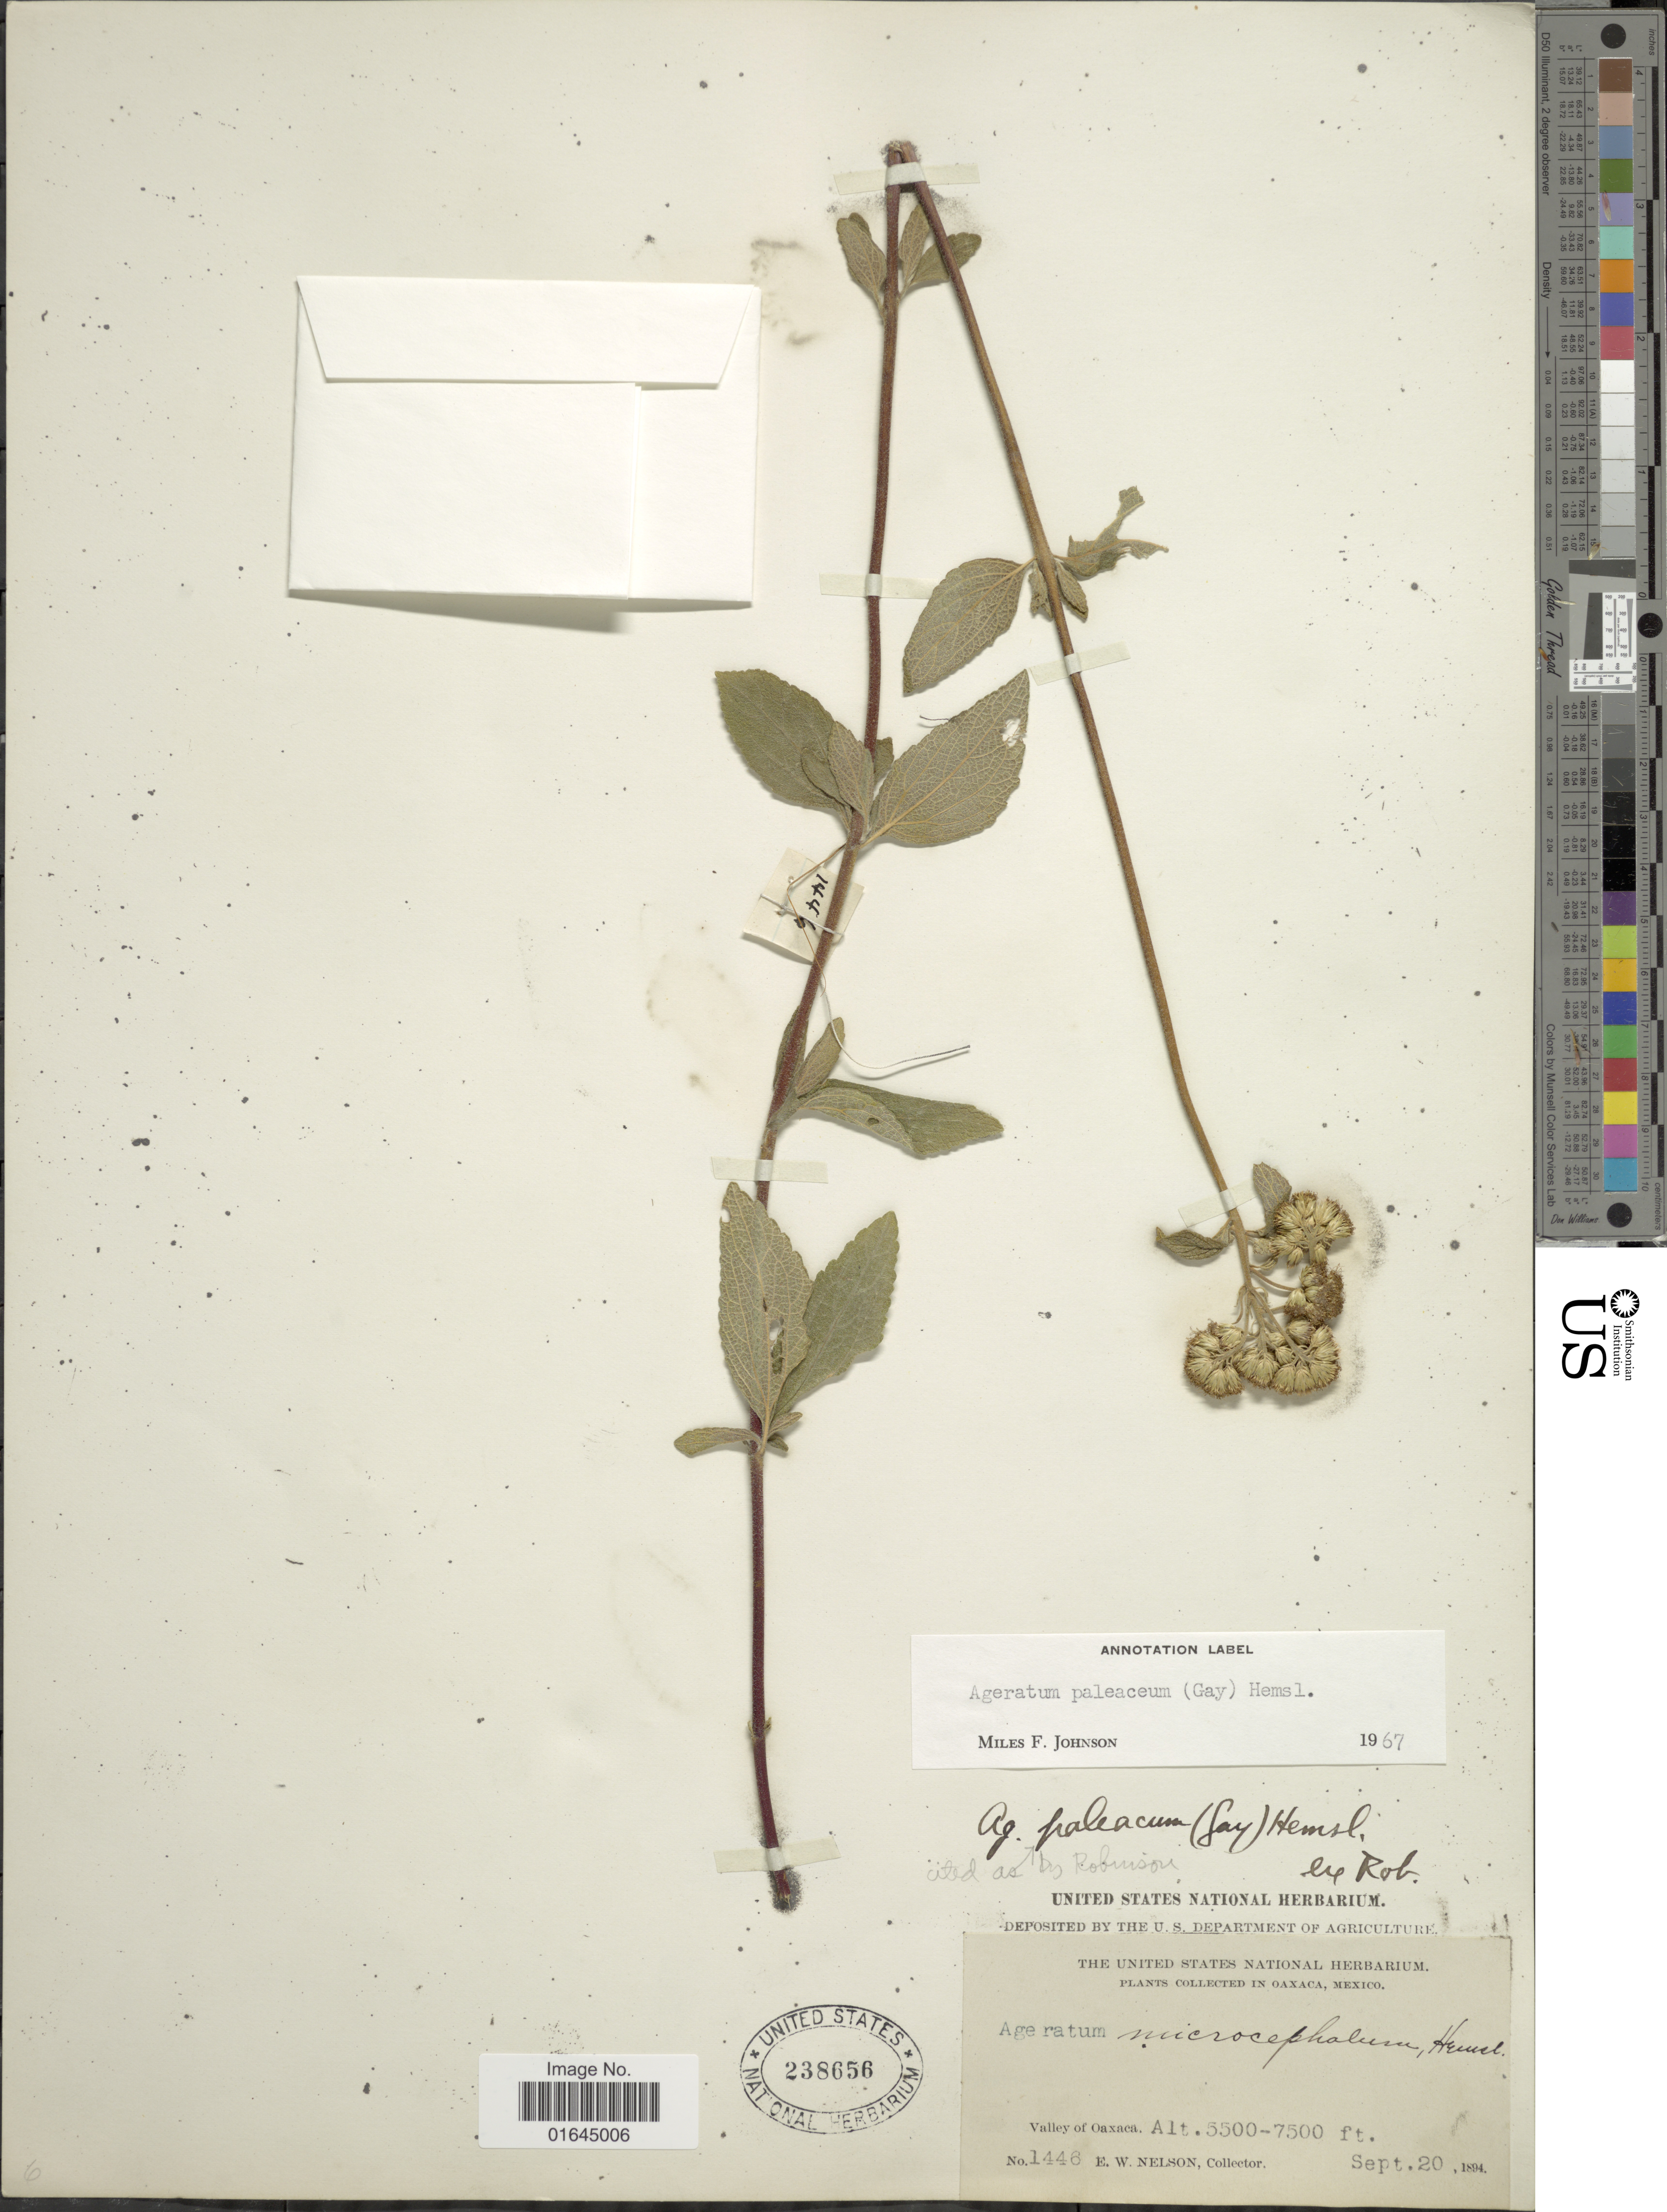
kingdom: Plantae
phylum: Tracheophyta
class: Magnoliopsida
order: Asterales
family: Asteraceae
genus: Ageratum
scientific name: Ageratum paleaceum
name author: (DC.) Hemsl.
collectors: E. W. Nelson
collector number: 1446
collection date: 1894-09-20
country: Mexico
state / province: Oaxaca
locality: Valley of Oaxaca.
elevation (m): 1676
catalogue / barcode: US 238656